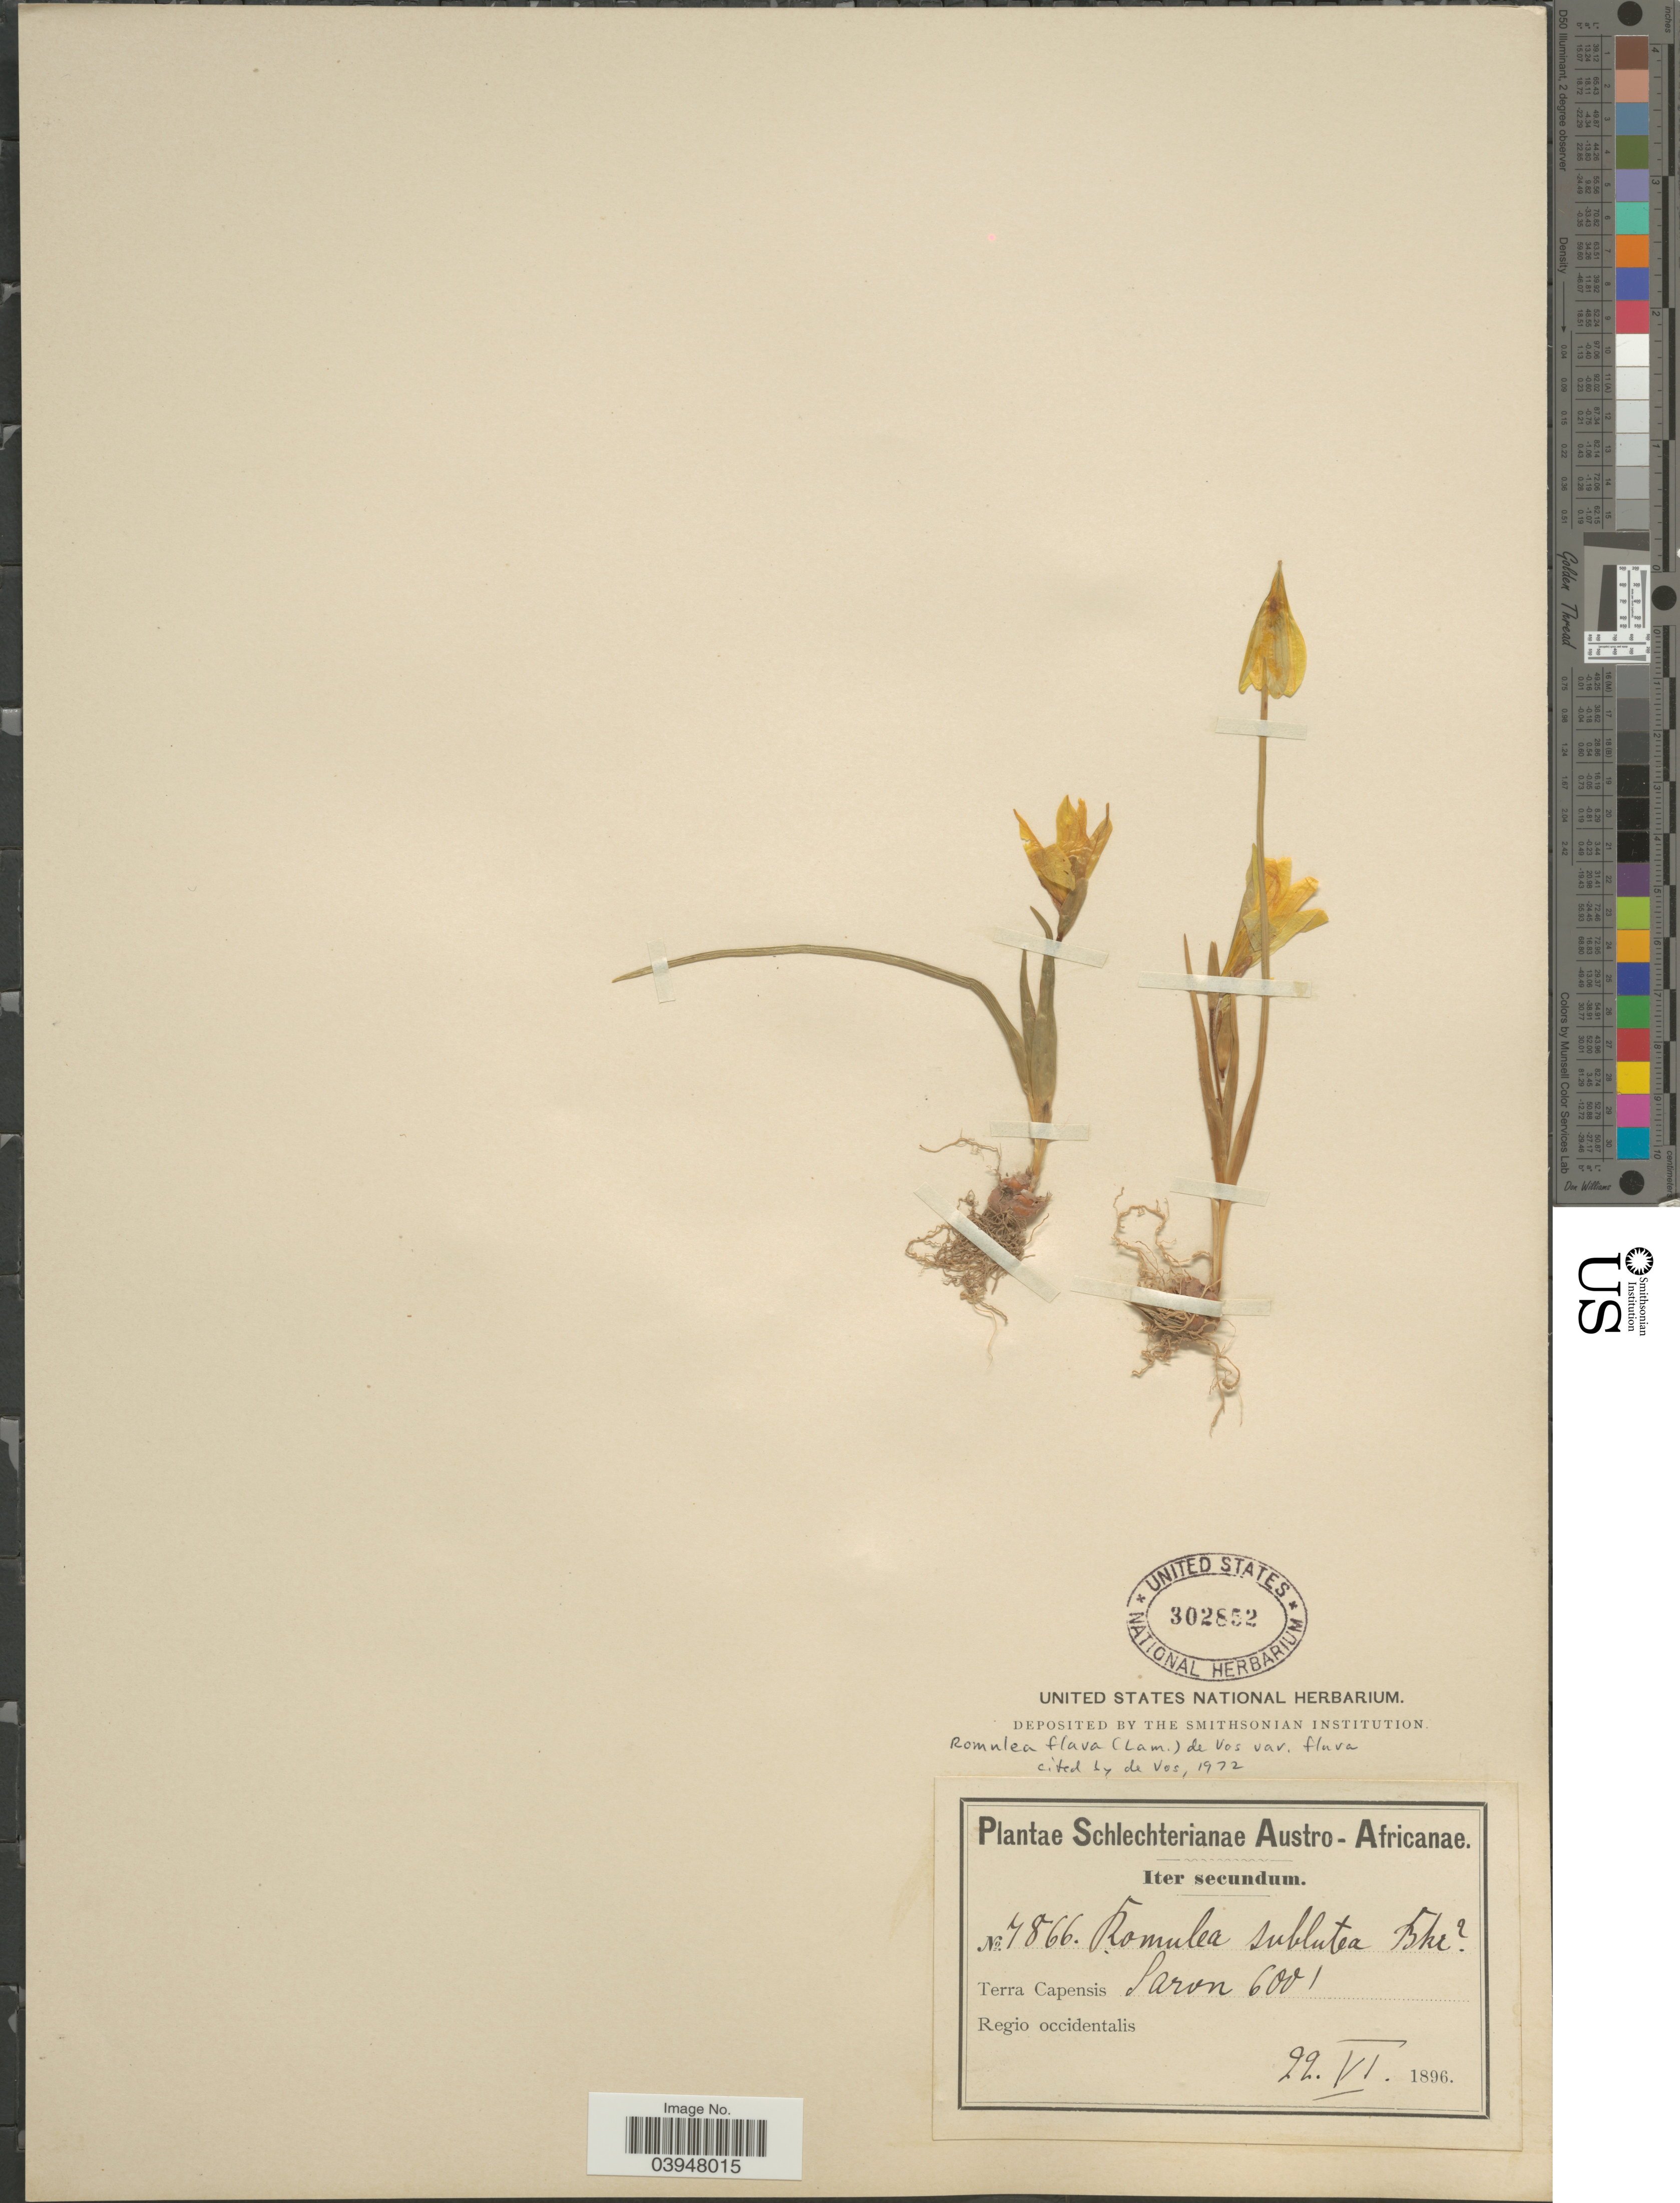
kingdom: Plantae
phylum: Tracheophyta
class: Liliopsida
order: Asparagales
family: Iridaceae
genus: Romulea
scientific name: Romulea flava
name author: (Lam.) M.P. de Vos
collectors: Schlechter, --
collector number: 7866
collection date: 1896-06-22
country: South Africa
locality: Austro-Africanae. Terra Capensis Saron Regio occidentalis.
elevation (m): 183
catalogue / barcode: US 302852